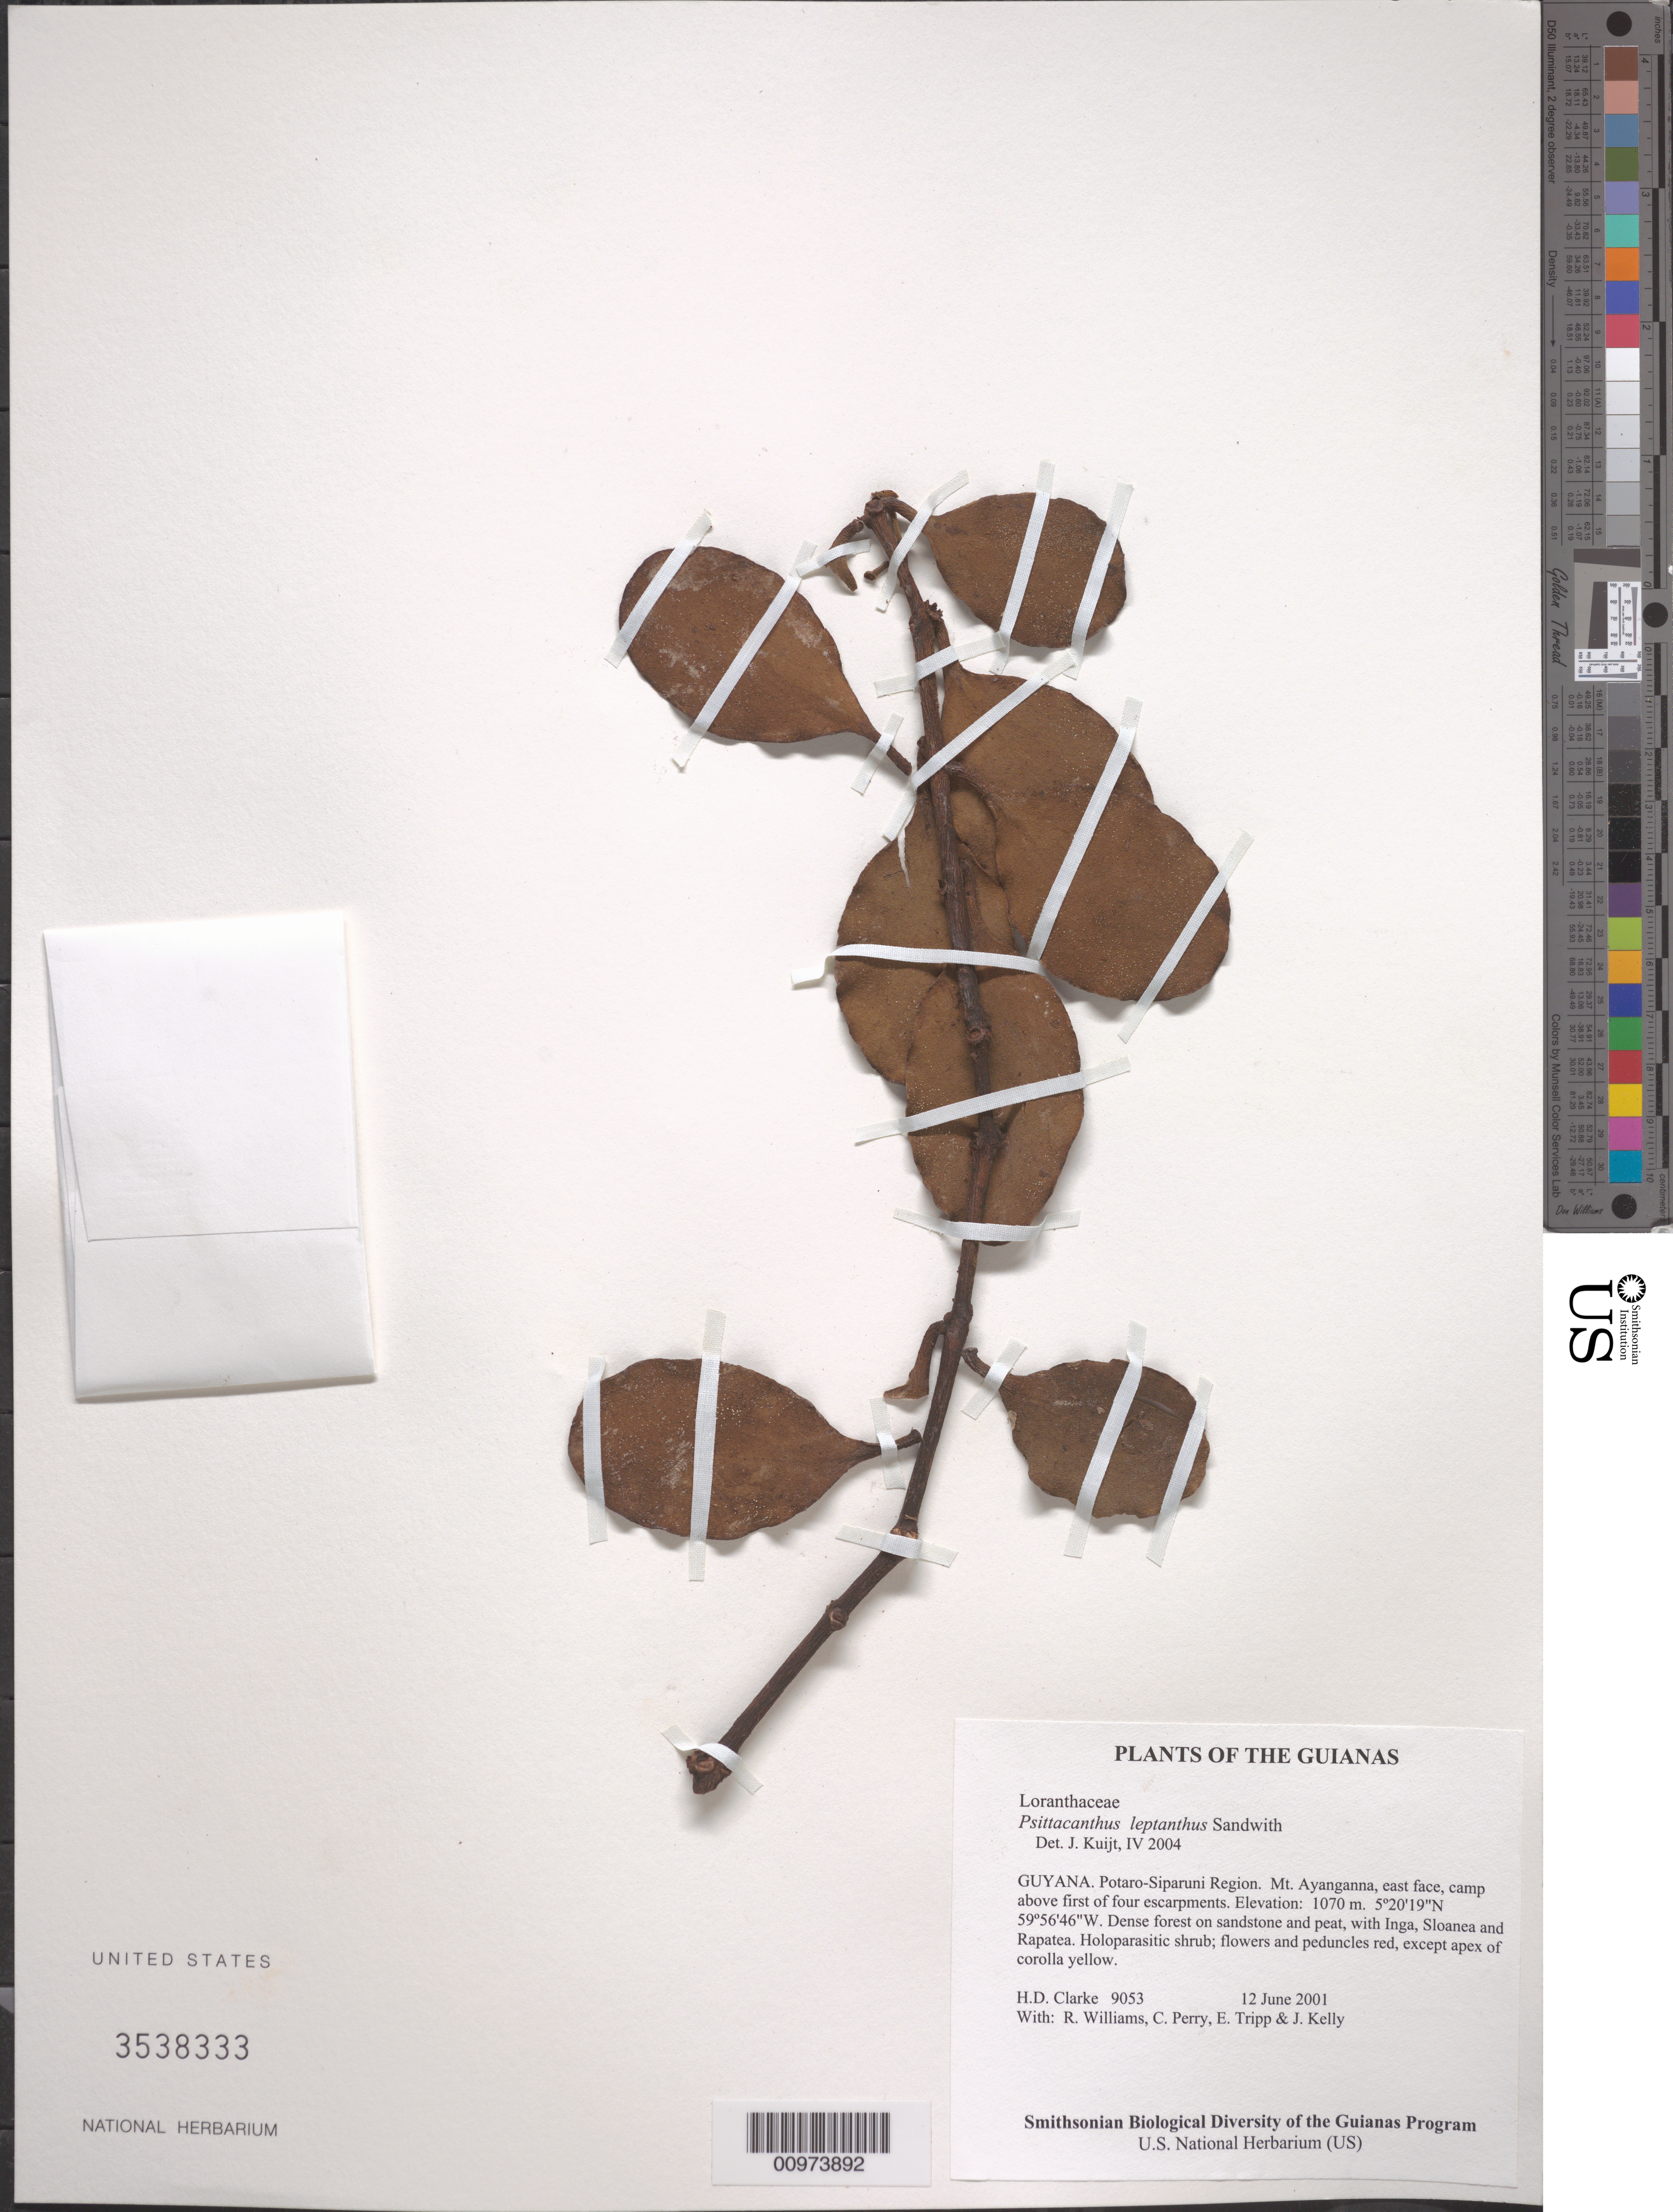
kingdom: Plantae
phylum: Tracheophyta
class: Magnoliopsida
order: Santalales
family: Loranthaceae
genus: Psittacanthus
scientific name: Psittacanthus leptanthus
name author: A.C. Sm.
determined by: Kuijt, Job, (CANADA)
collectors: H. D. Clarke, R. Williams, C. Perry, E. Tripp & J. Kelly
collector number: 9053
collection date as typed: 12 June 2001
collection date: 2001-06-12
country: Guyana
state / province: Potaro-Siparuni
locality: Mt. Ayanganna, east face, camp above first of four escarpments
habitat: Dense forest on sandstone and peat, with Inga, Sloanea and Rapatea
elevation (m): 1070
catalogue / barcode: US 3538333